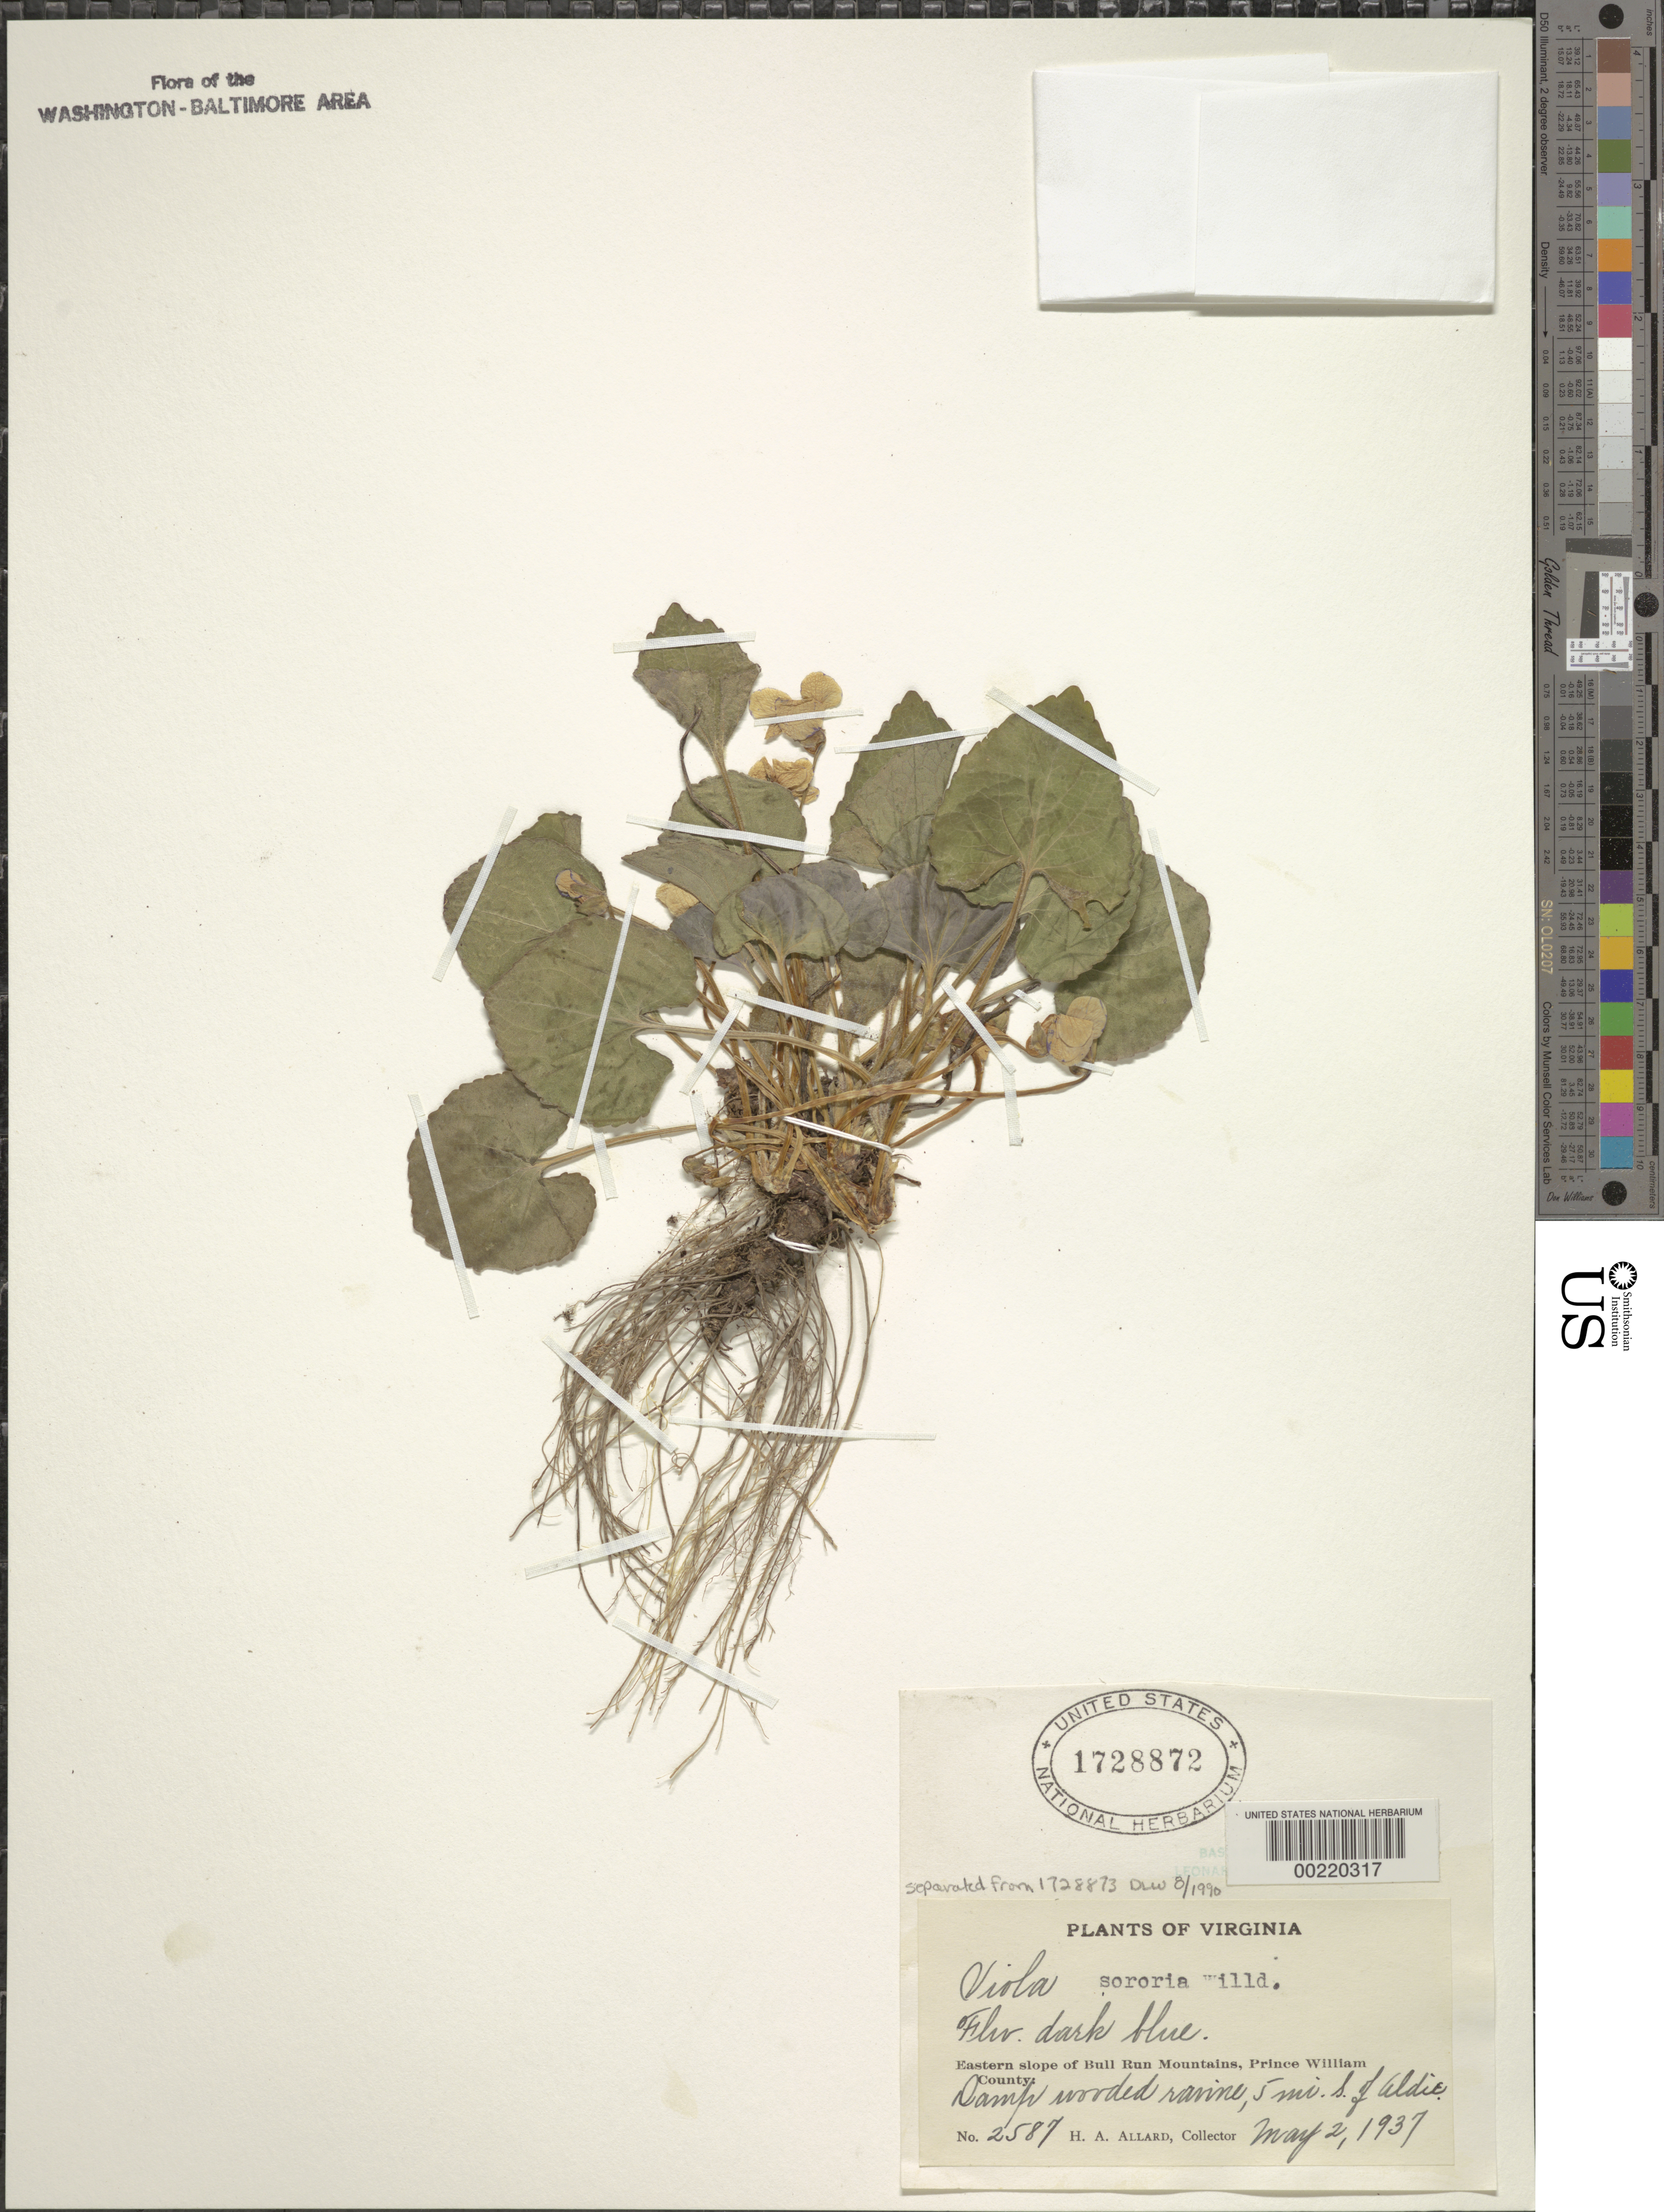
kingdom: Plantae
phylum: Tracheophyta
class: Magnoliopsida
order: Malpighiales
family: Violaceae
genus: Viola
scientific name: Viola sororia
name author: Willd.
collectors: H. A. Allard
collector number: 2587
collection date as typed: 02 May 1937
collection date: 1937-05-02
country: United States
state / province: Virginia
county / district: Prince William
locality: Eastern slope of Bull Run Mountains, South of Aldie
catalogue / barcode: US 1728872